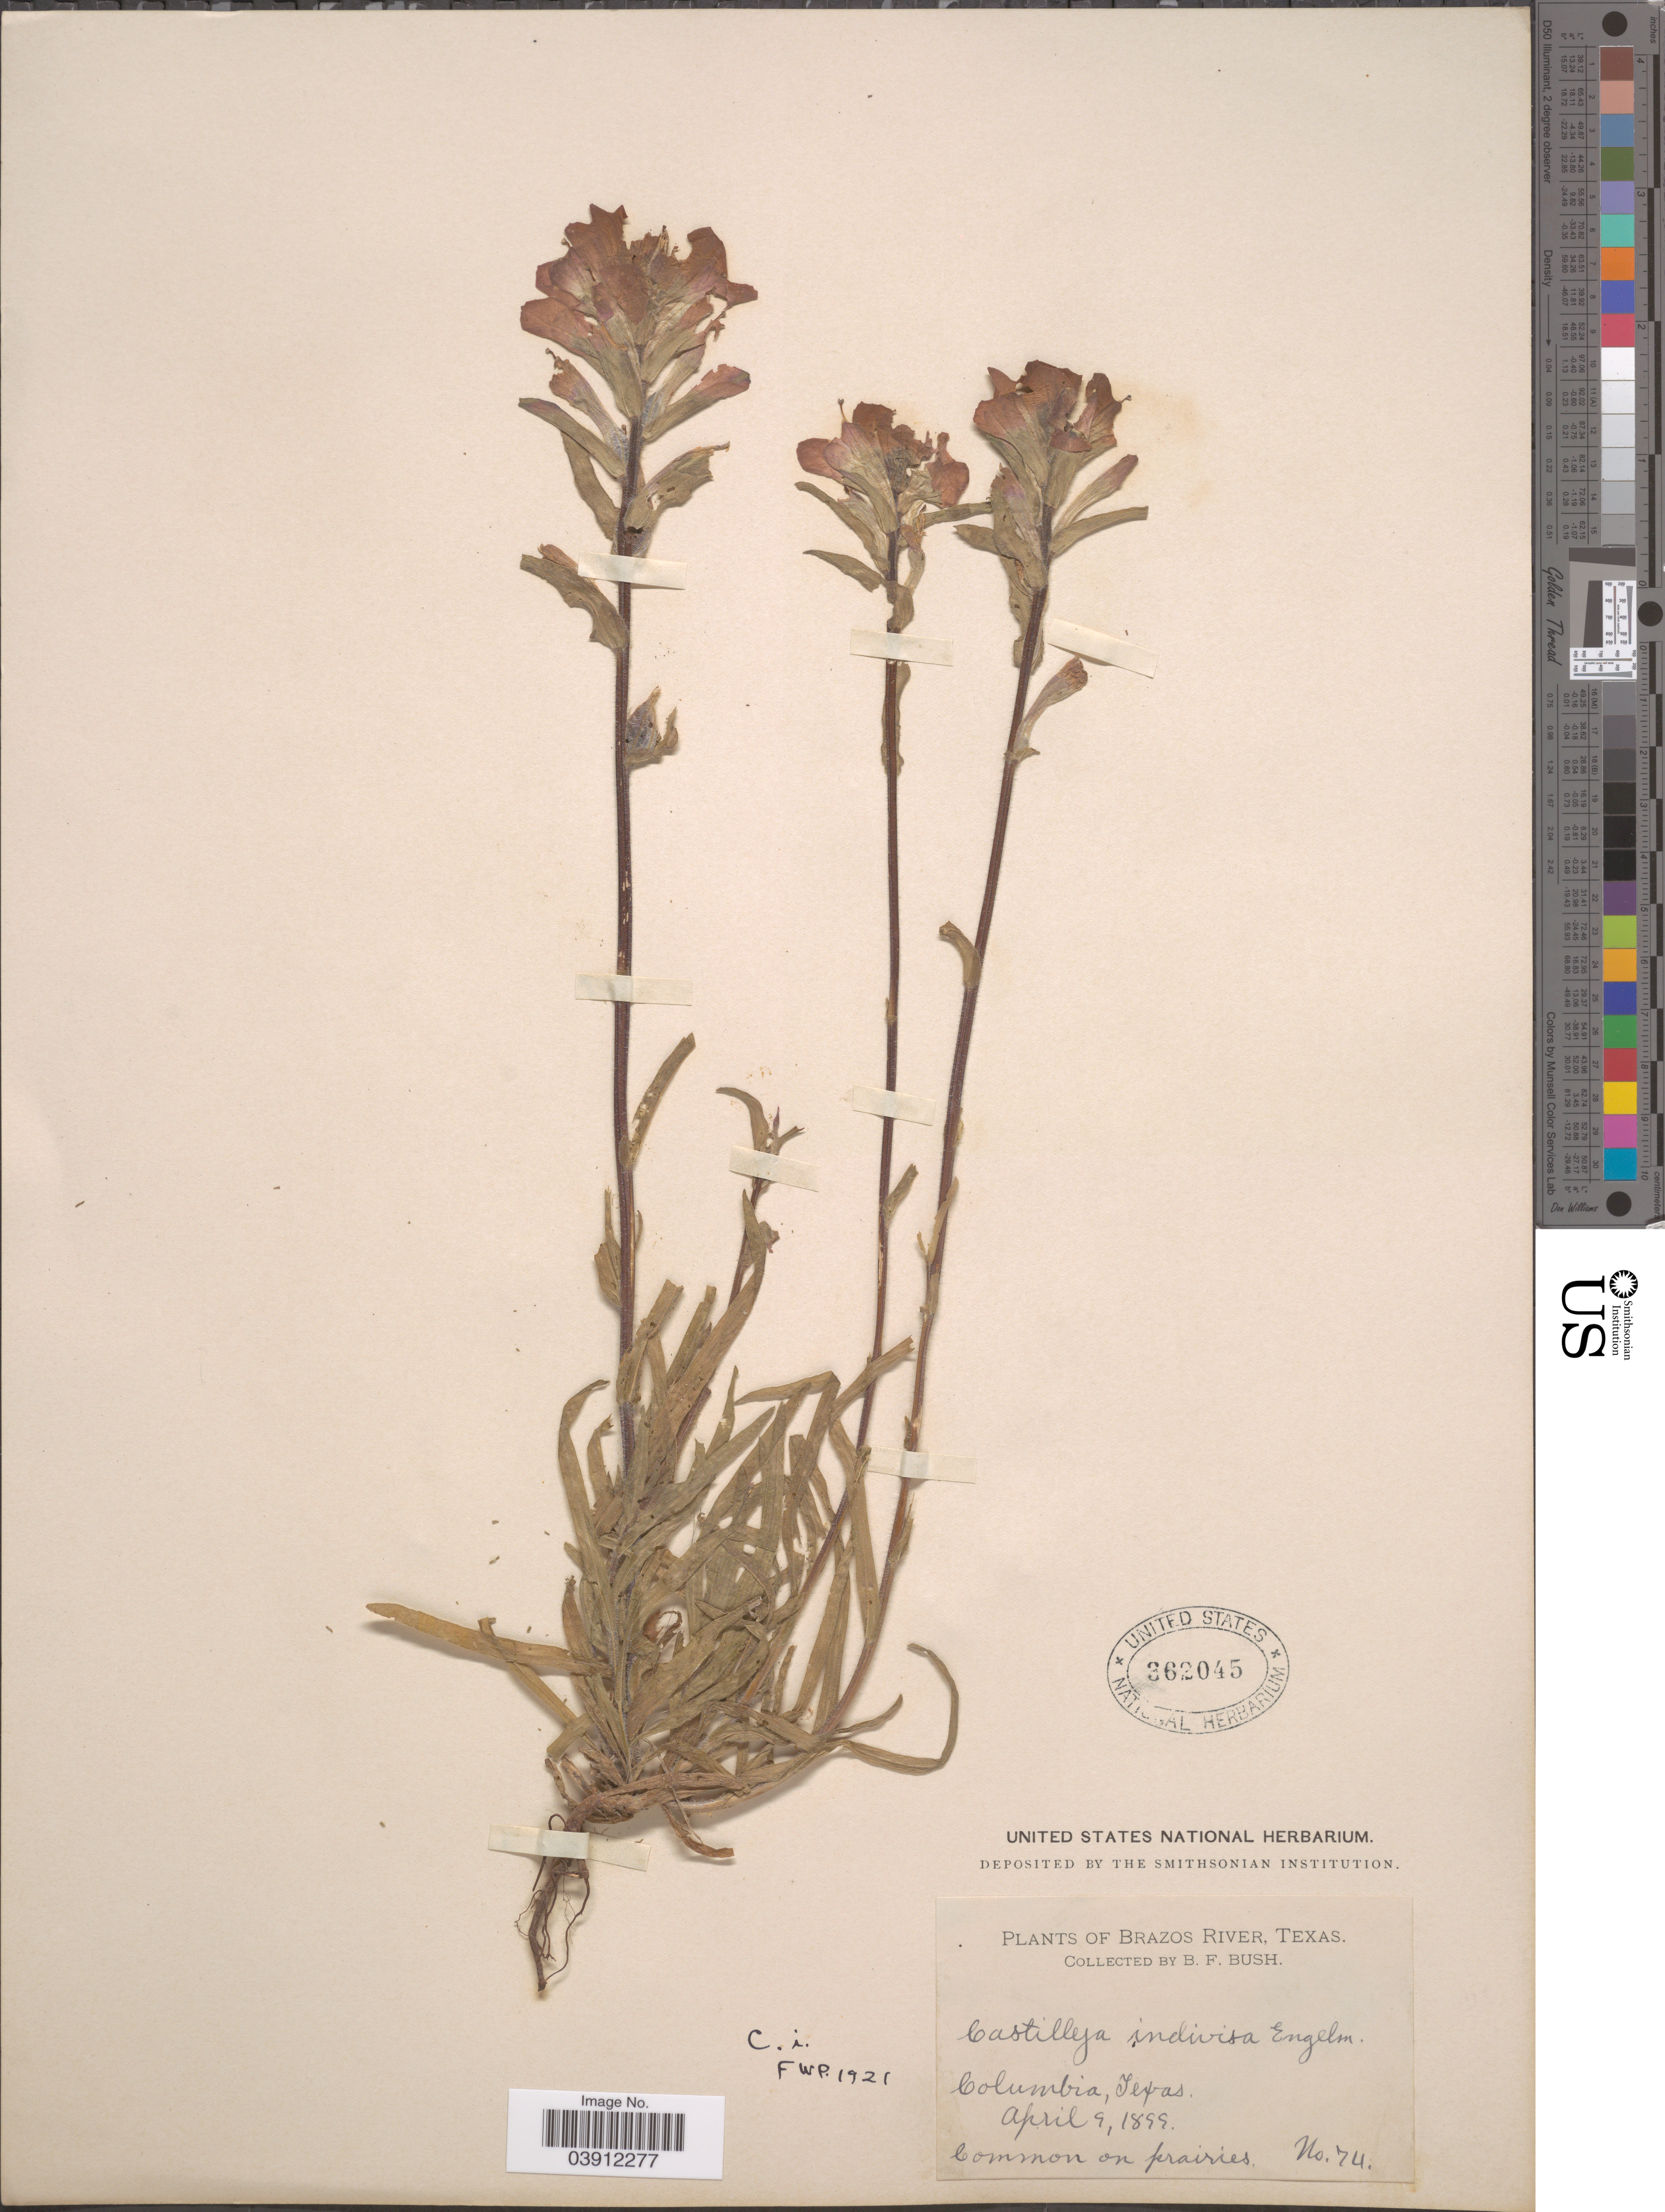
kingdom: Plantae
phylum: Tracheophyta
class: Magnoliopsida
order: Lamiales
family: Orobanchaceae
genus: Castilleja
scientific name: Castilleja indivisa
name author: Engelm. in Engelm. & A. Gray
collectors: B. F. Bush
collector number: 74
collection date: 1899-04-09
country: United States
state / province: Texas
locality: Brazos River. Columbia.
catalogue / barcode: US 362045